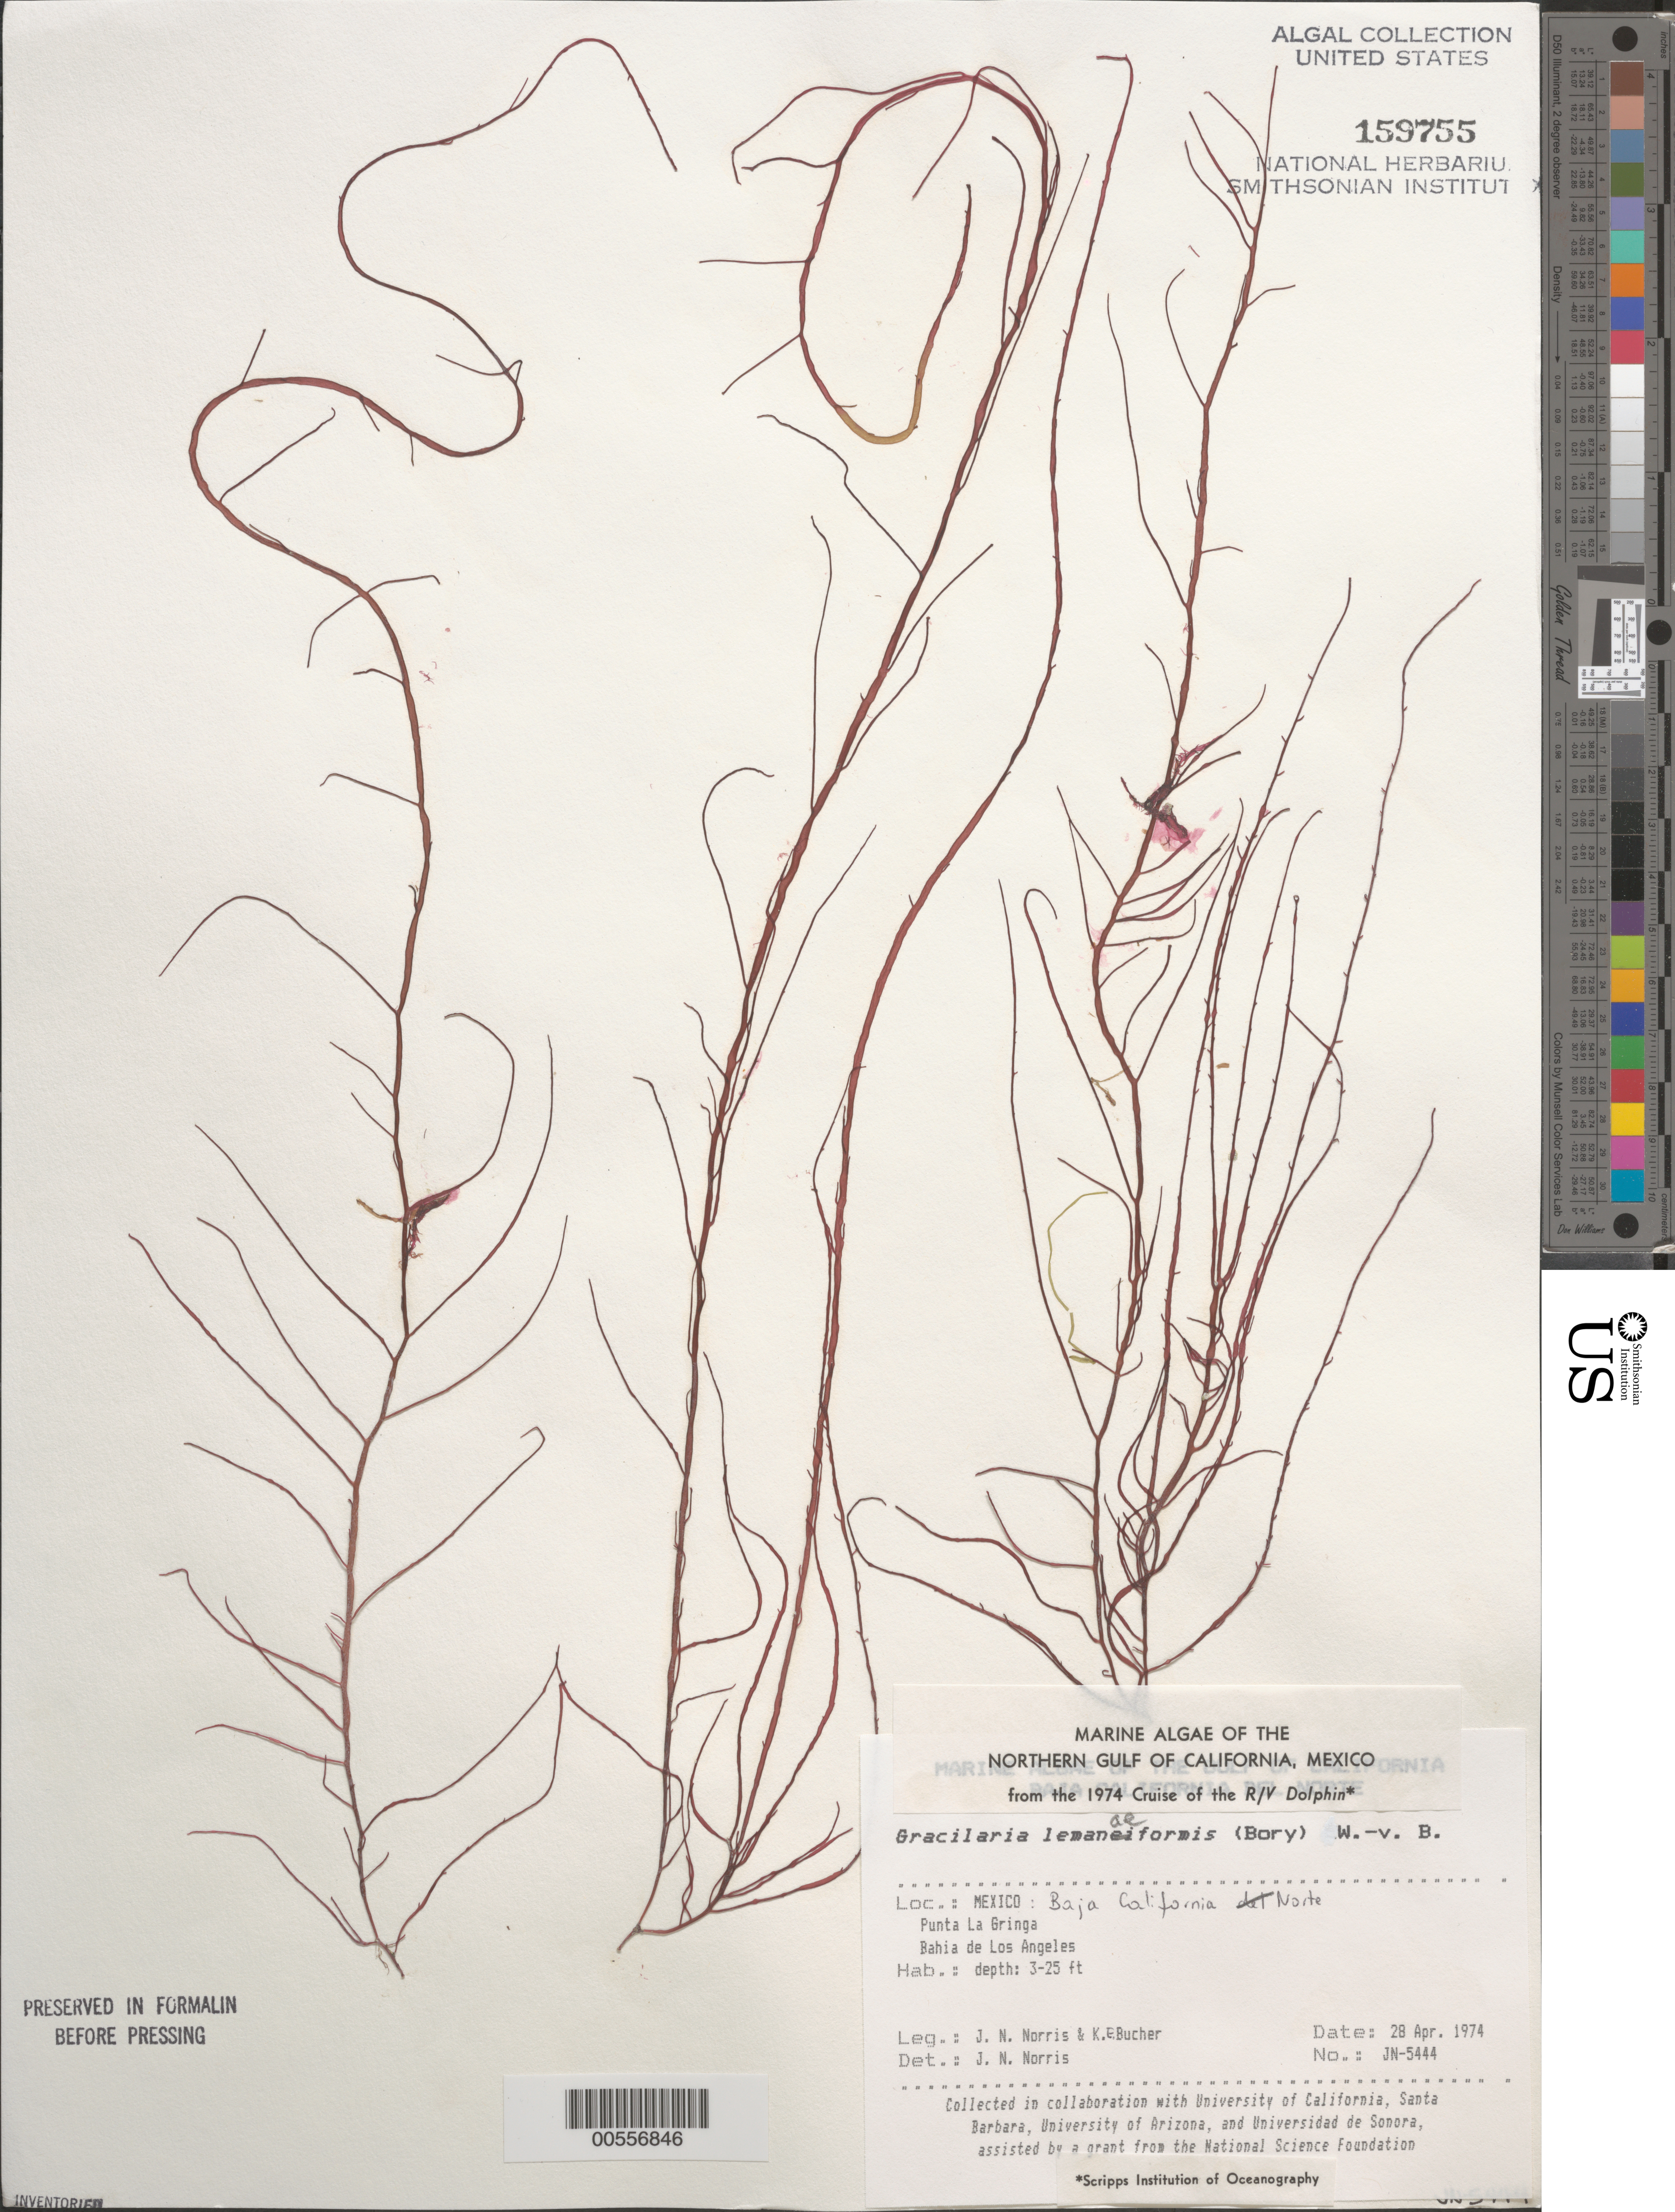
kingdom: Plantae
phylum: Rhodophyta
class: Florideophyceae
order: Gracilariales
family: Gracilariaceae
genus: Gracilariopsis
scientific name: Gracilariopsis lemaneiformis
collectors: J. N. Norris & K. E. Bucher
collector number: JN-5444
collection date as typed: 28 Apr 1974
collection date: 1974-04-28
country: Mexico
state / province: Baja California Norte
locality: Punta La Gringa, Bahia de los Angeles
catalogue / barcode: US 159755